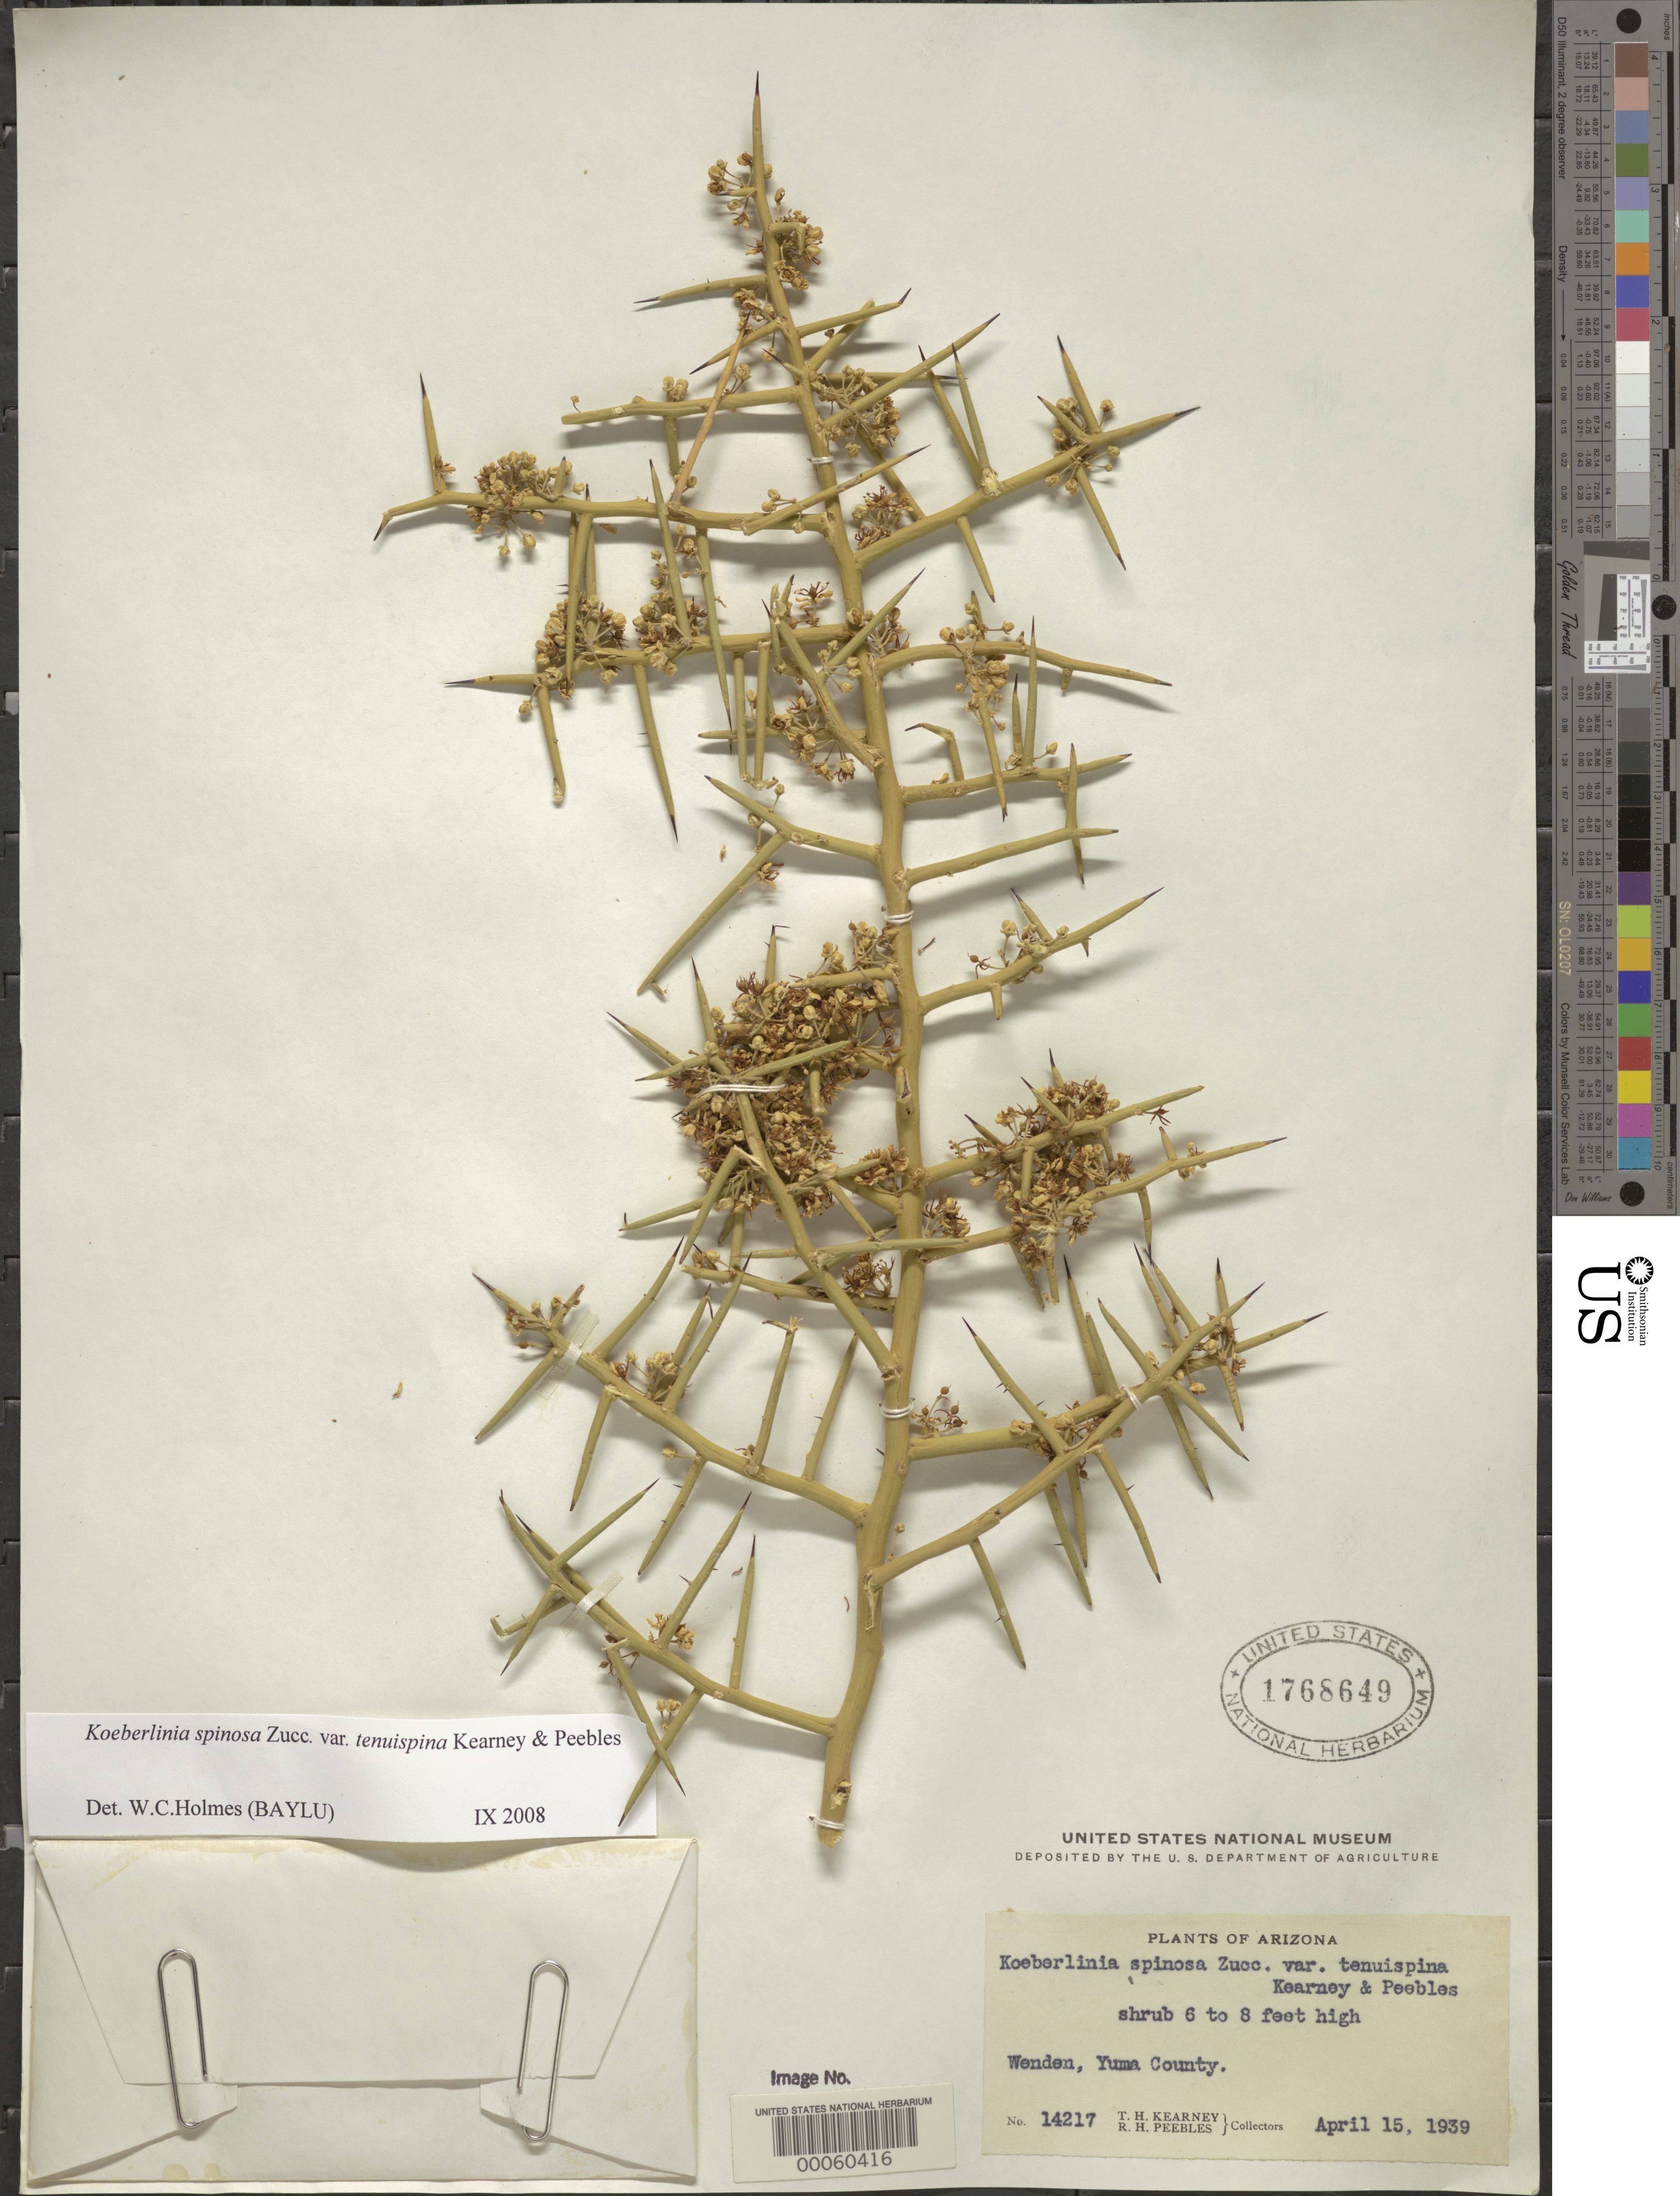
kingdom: Plantae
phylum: Tracheophyta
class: Magnoliopsida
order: Brassicales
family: Koeberliniaceae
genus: Koeberlinia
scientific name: Koeberlinia spinosa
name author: Zucc.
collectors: T. H. Kearney & R. H. Peebles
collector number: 14217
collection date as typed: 15 Apr 1939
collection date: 1939-04-15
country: United States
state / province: Arizona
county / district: Yuma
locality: Wendon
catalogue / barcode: US 1768649